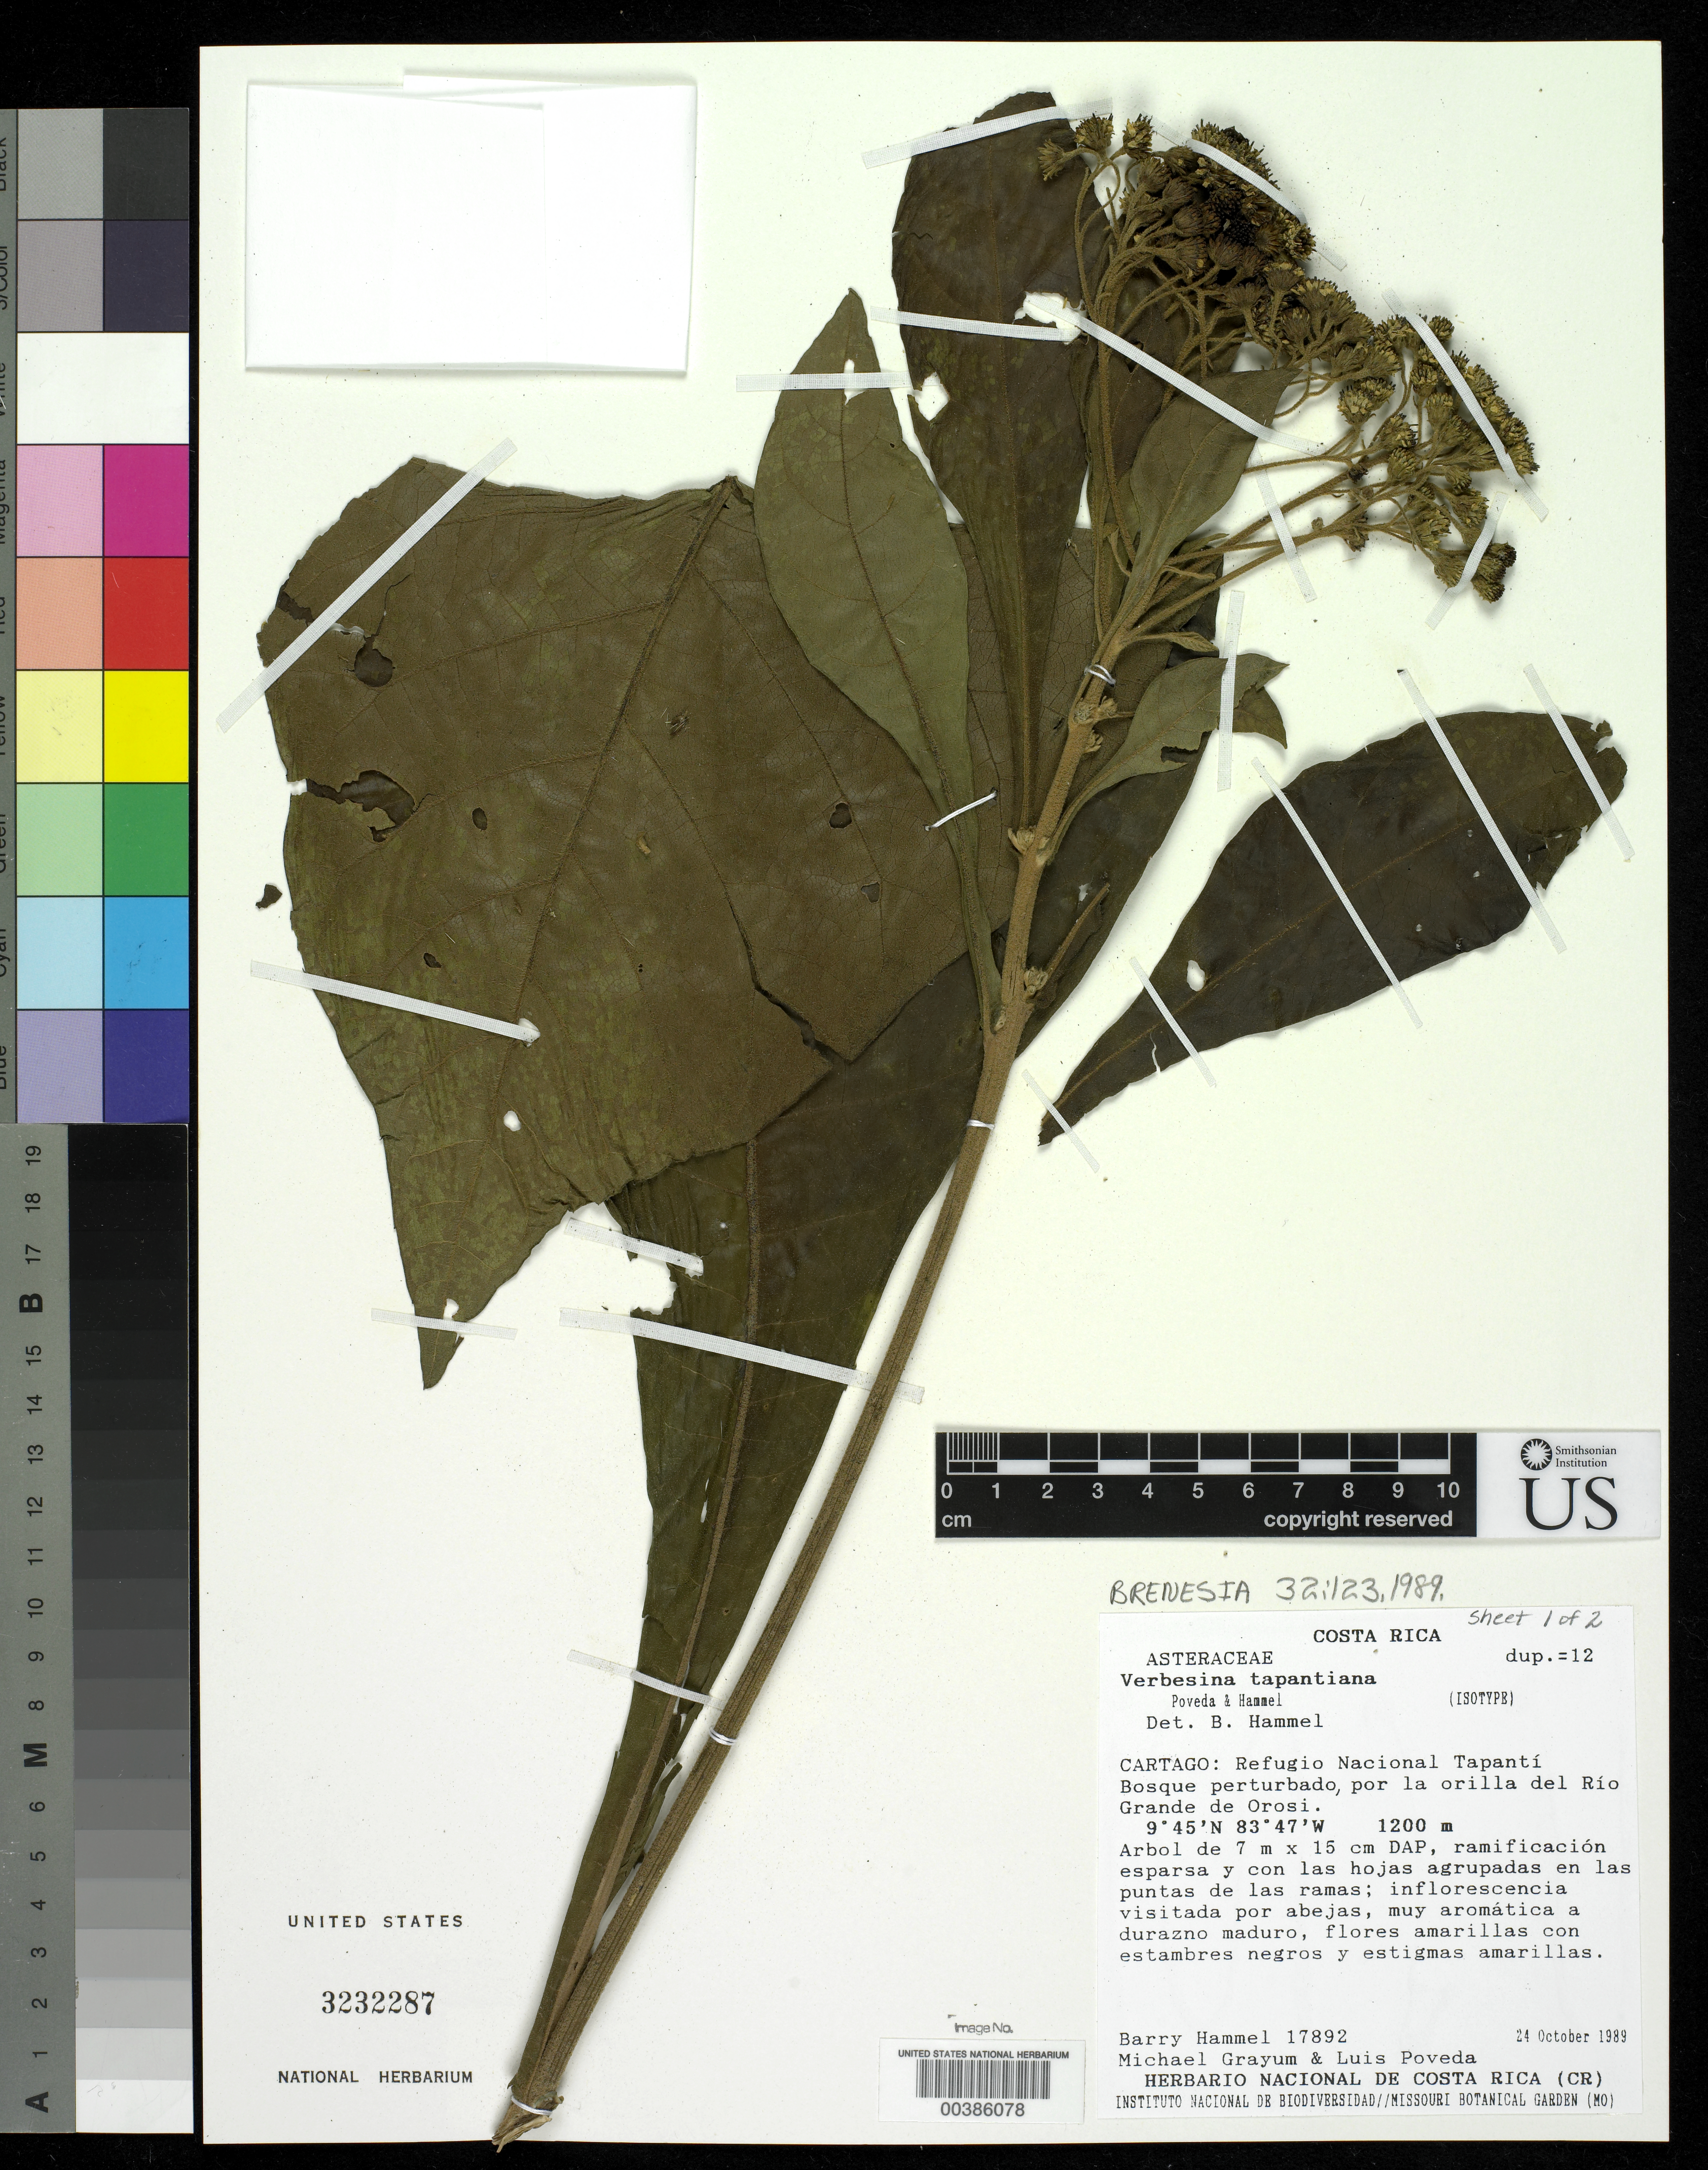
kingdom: Plantae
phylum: Tracheophyta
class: Magnoliopsida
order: Asterales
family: Asteraceae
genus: Verbesina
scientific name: Verbesina tapantiana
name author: Poveda & Hammel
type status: Isotype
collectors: B. Hammel, M. H. Grayum & L. J. Poveda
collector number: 17892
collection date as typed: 24 Oct 1989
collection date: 1989-10-24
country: Costa Rica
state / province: Cartago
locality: Refugio Nacional Tapanti bosque perturbado, por la orilla del Rio Grande de Orosi. [Tapanti National Refuge disturbed forest, by the bank of the Rio Grande de Orosi.]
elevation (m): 1200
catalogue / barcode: US 3232287